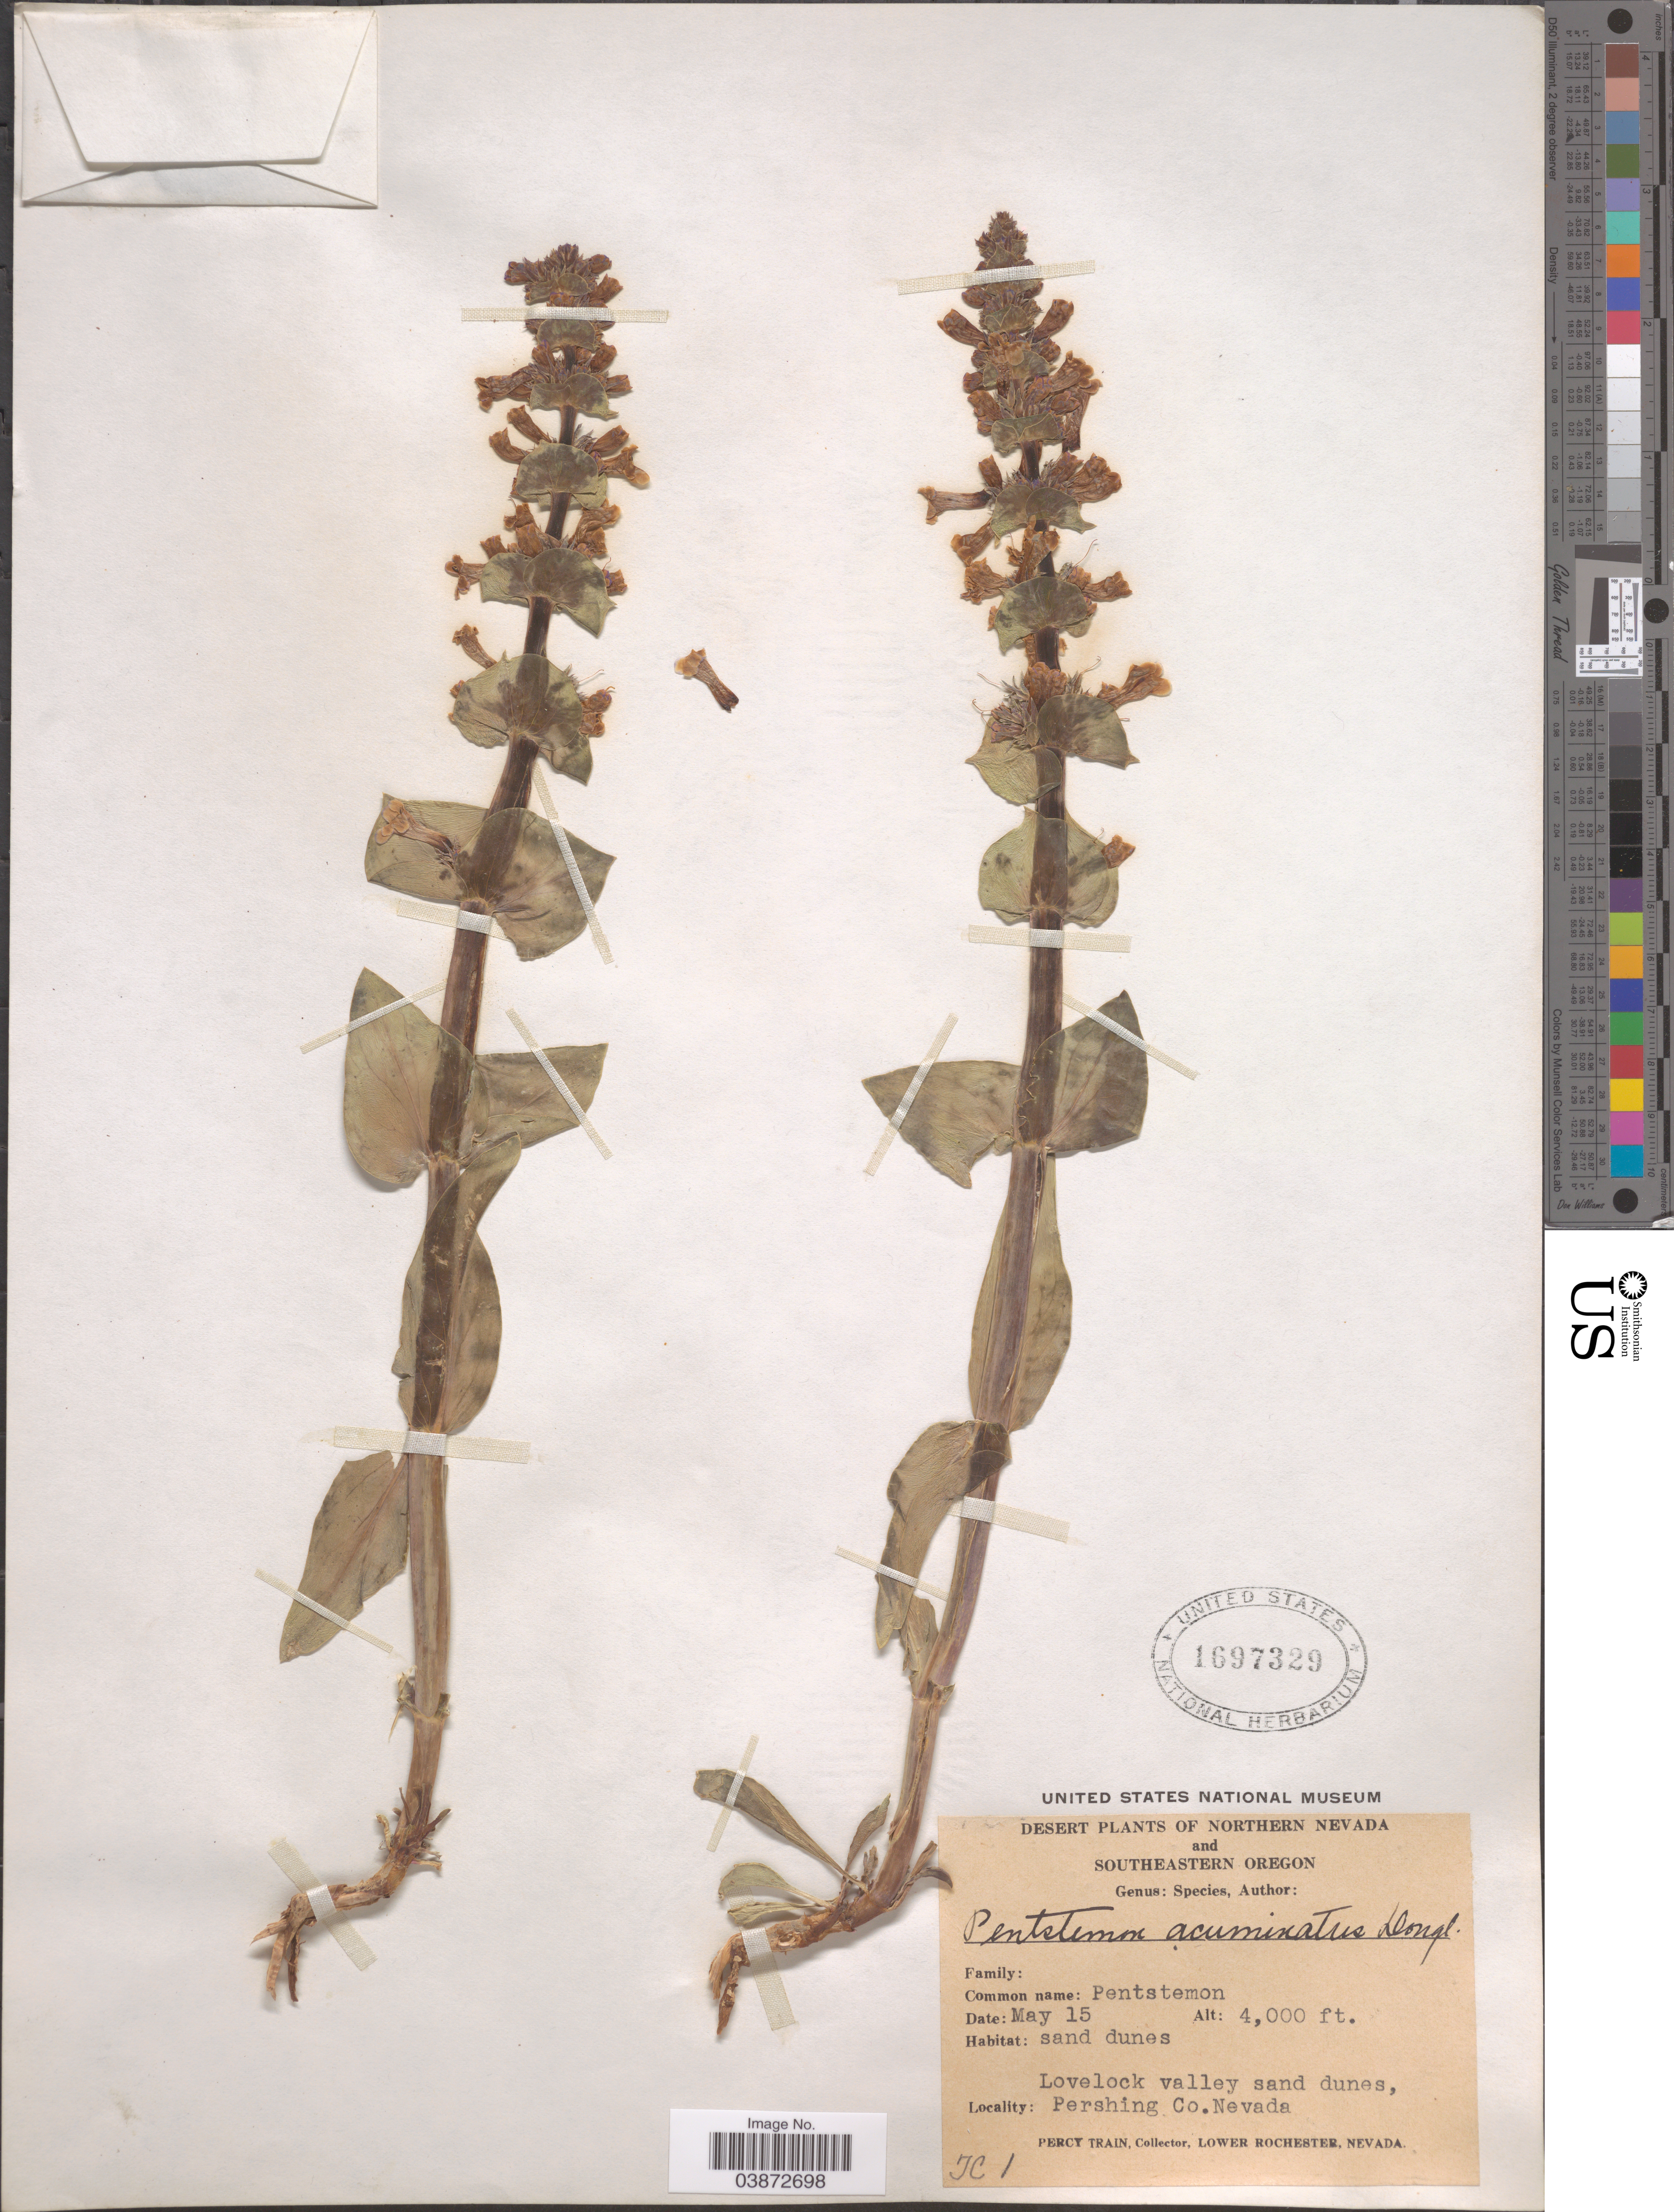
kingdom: Plantae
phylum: Tracheophyta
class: Magnoliopsida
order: Lamiales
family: Plantaginaceae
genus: Penstemon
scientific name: Penstemon acuminatus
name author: Greene ex Lindl.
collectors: P. Train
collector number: JC1?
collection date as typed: Transcribed d/m/y: /5/15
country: United States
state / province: Nevada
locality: Northern Nevada. Lovelock valley sand dunes, Pershing Co.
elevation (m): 1219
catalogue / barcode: US 1697329